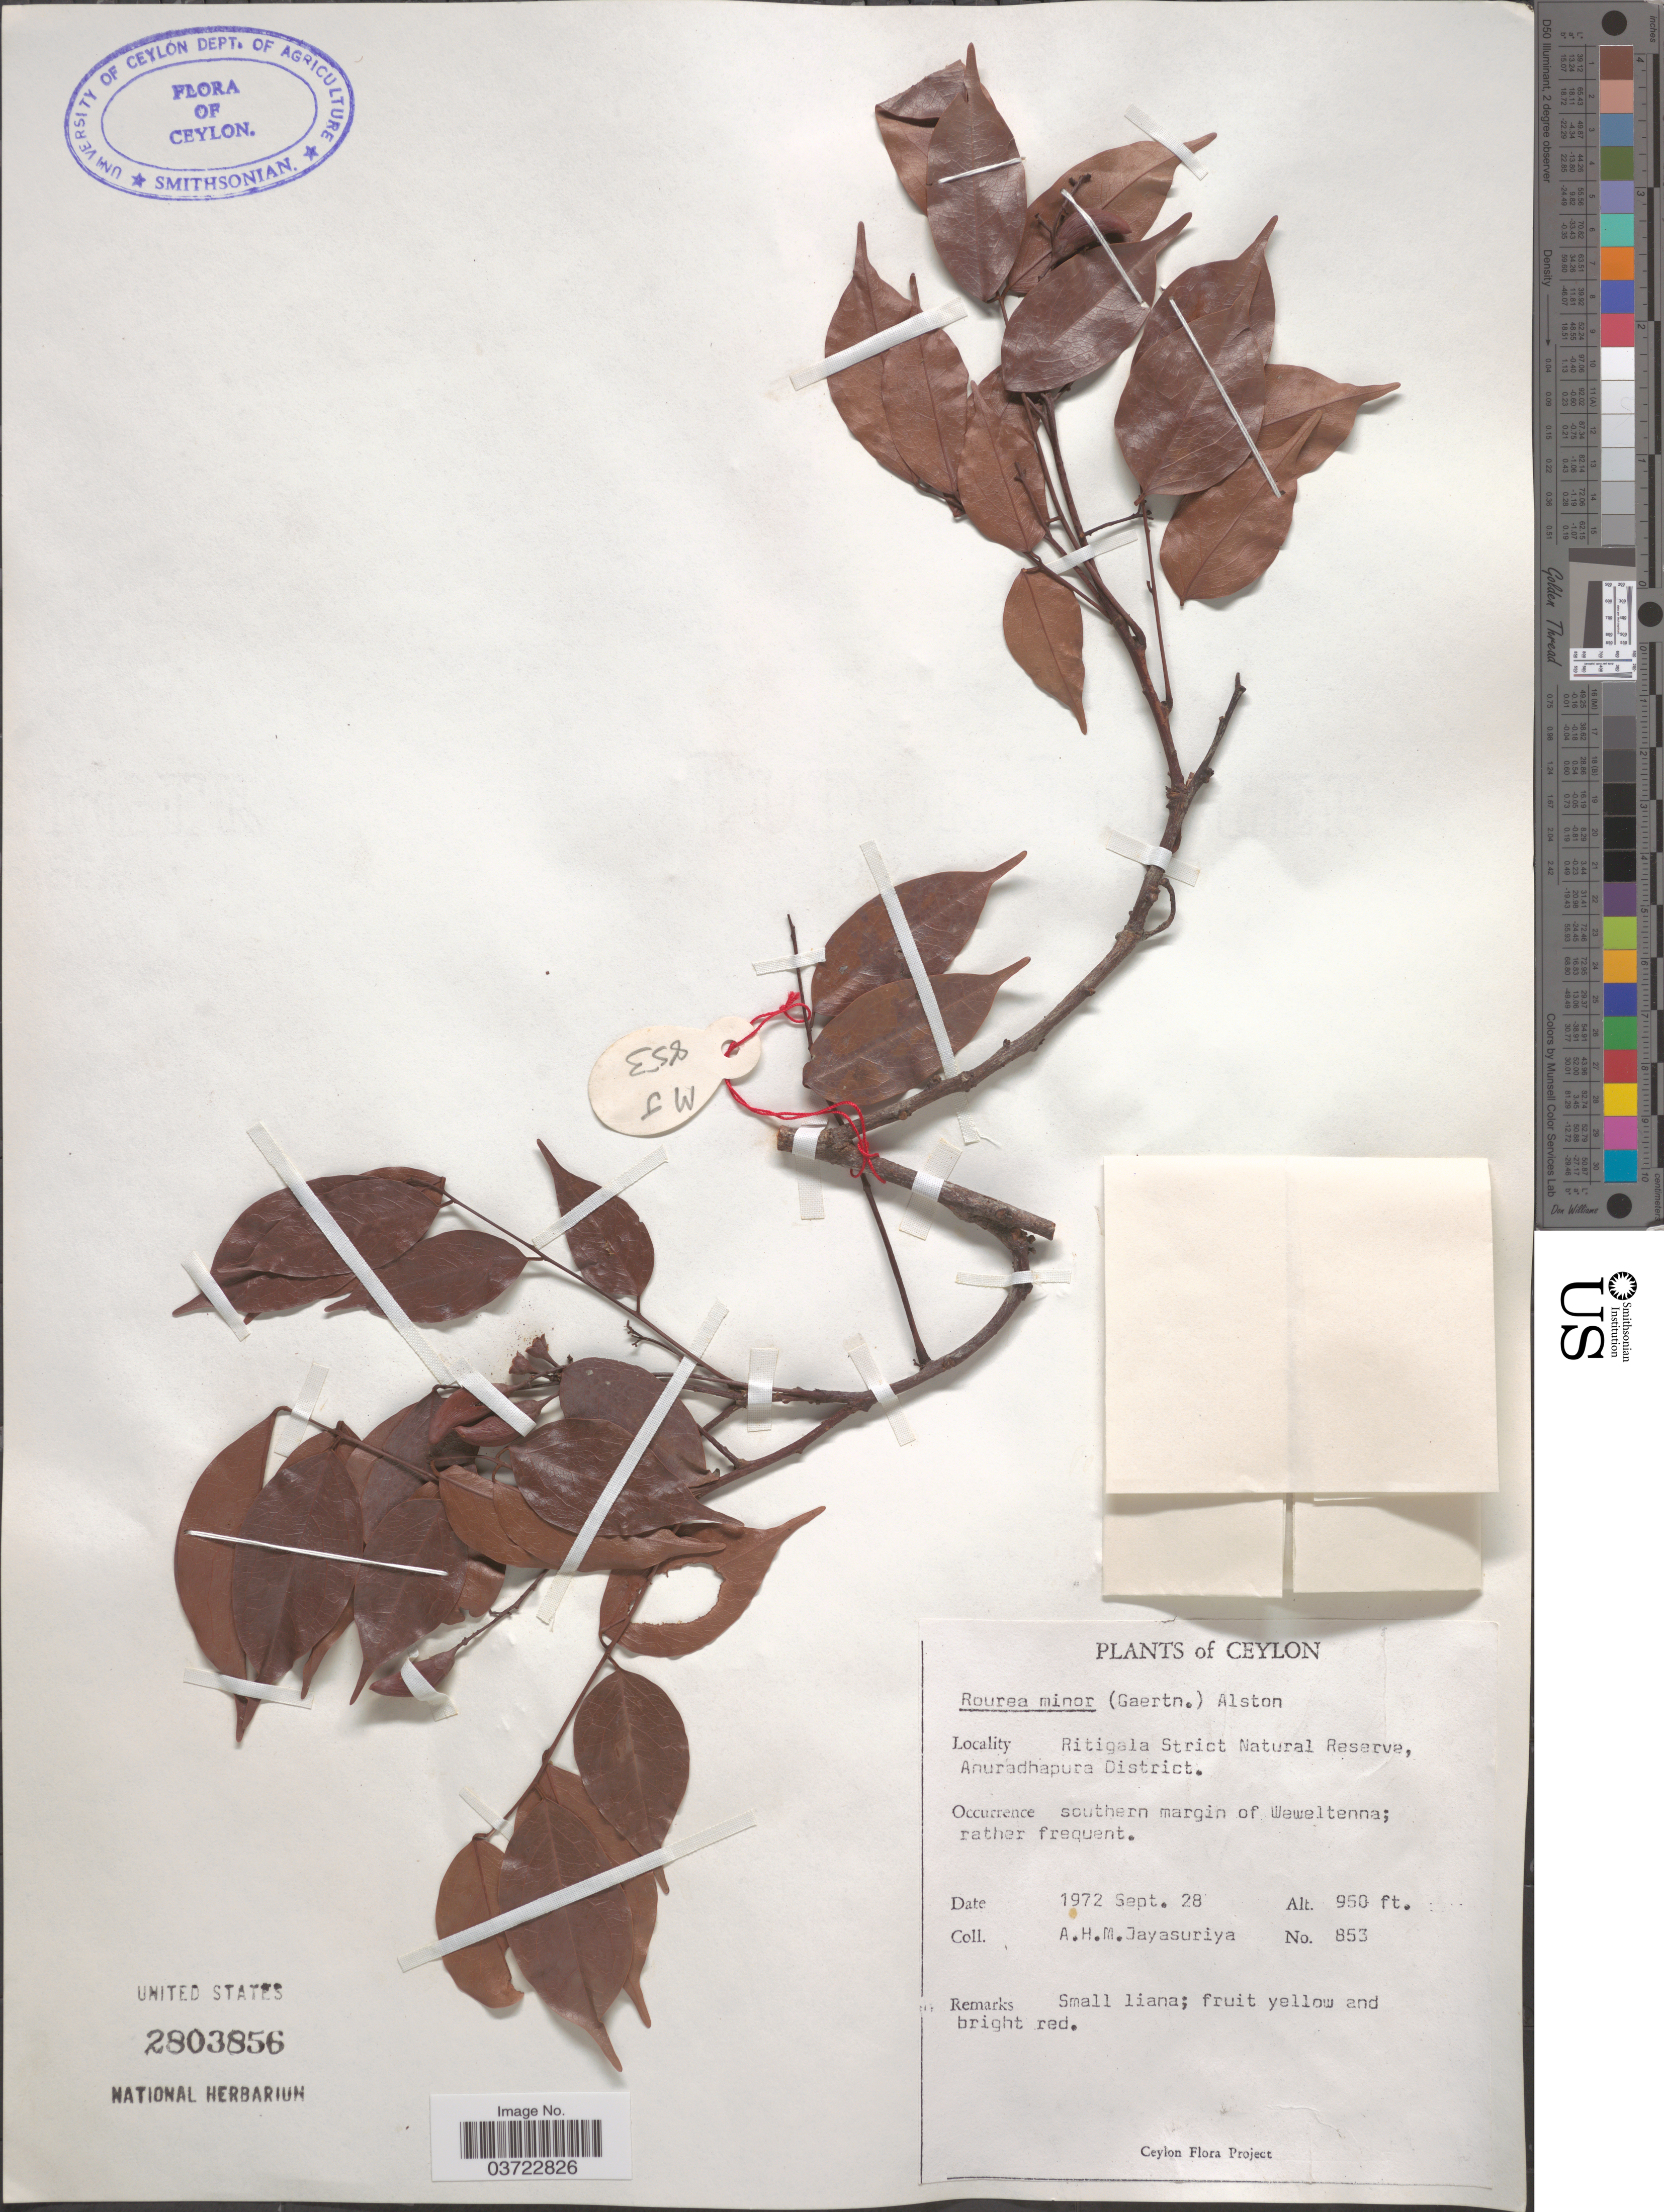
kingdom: Plantae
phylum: Tracheophyta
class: Magnoliopsida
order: Oxalidales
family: Connaraceae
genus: Rourea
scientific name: Rourea minor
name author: (Gaertn.) Leenh.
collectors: A. H. Jayasuriya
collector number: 853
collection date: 1972-09-28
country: Sri Lanka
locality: Ceylon. Ritigala Strict Natural Reserve, Anuradhapura District. Southern margin of Weweltenna.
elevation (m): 290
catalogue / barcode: US 2803856